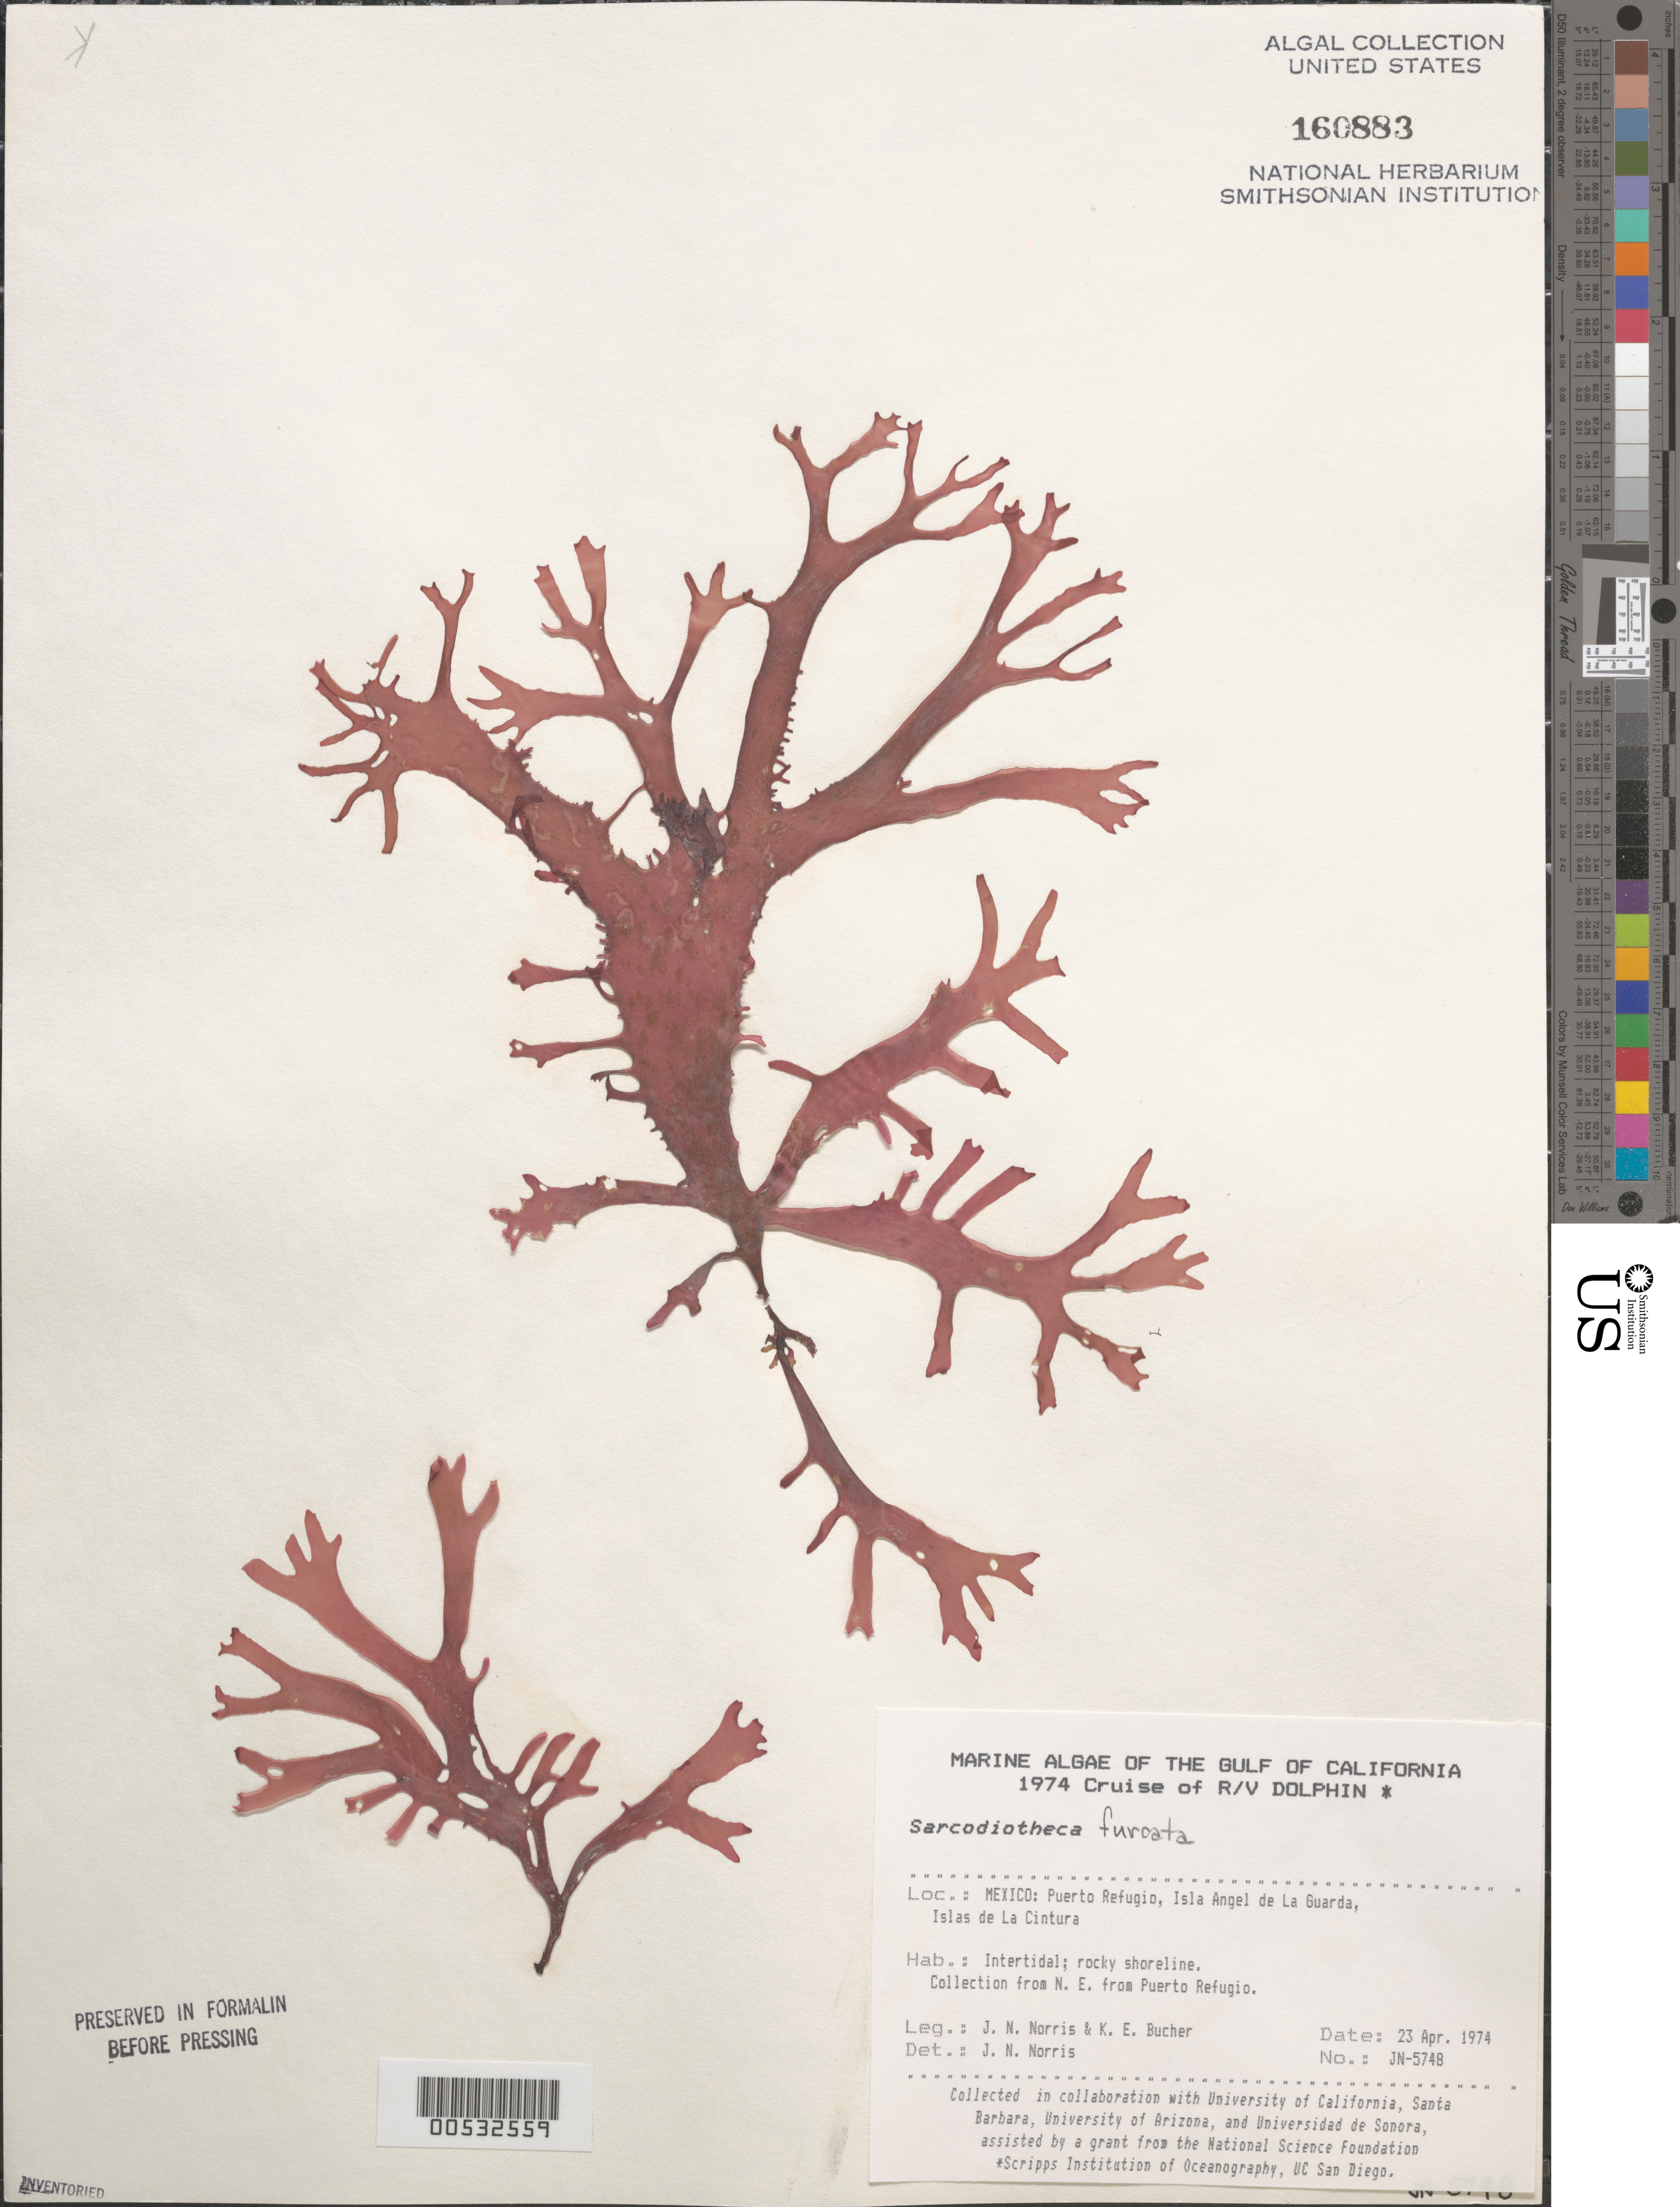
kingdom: Plantae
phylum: Rhodophyta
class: Florideophyceae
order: Gigartinales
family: Solieriaceae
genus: Sarcodiotheca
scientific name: Sarcodiotheca furcata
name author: (Setch. & N.L. Gardner) Kylin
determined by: Norris, James N.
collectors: J. N. Norris & K. E. Bucher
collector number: JN-5748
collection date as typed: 23 Apr 1974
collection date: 1974-04-23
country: Mexico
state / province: Baja California Norte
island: Isla Angel de la Guarda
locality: Puerto Refugio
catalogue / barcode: US 160883